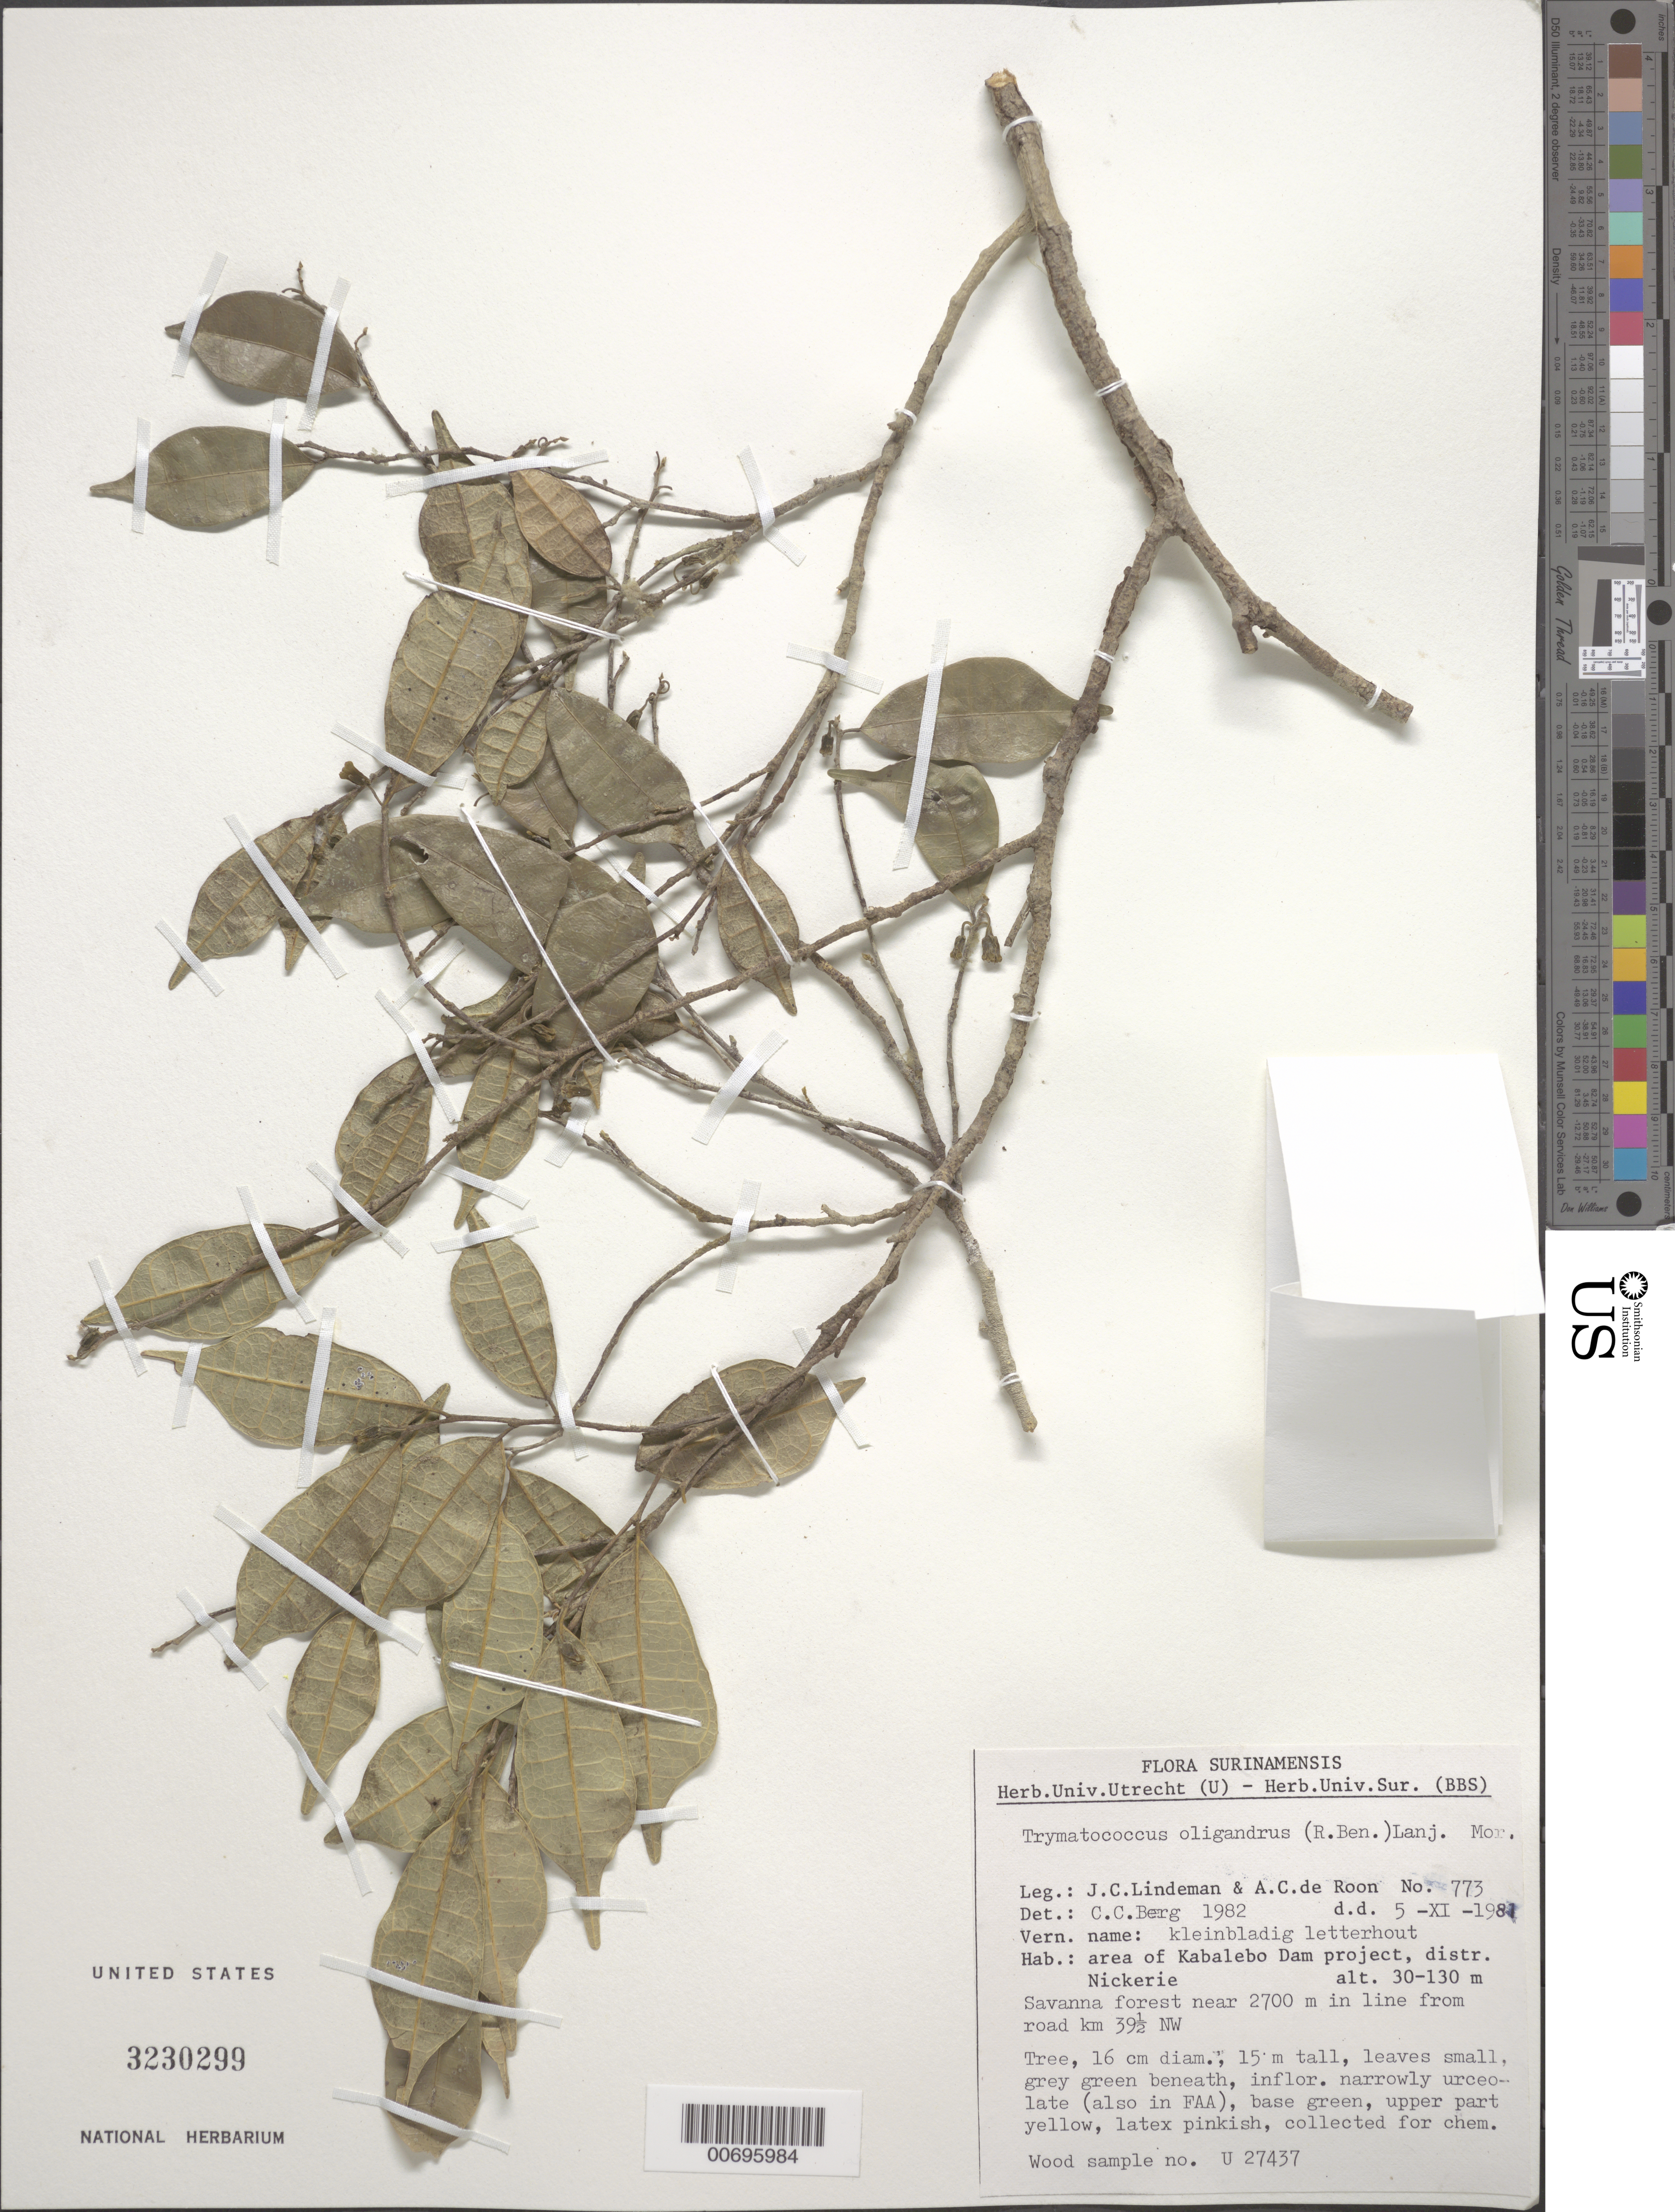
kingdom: Plantae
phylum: Tracheophyta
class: Magnoliopsida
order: Rosales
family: Moraceae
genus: Brosimum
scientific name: Brosimum oligandrum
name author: (Benoist) E. M. Gardner & Zerega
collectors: J. C. Lindeman & A. de Roon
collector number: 81 773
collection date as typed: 5-Nov-81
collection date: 1981-11-05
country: Suriname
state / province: Nickerie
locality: Kabalebo Dam project area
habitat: Savanna forest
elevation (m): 30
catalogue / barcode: US 3230299